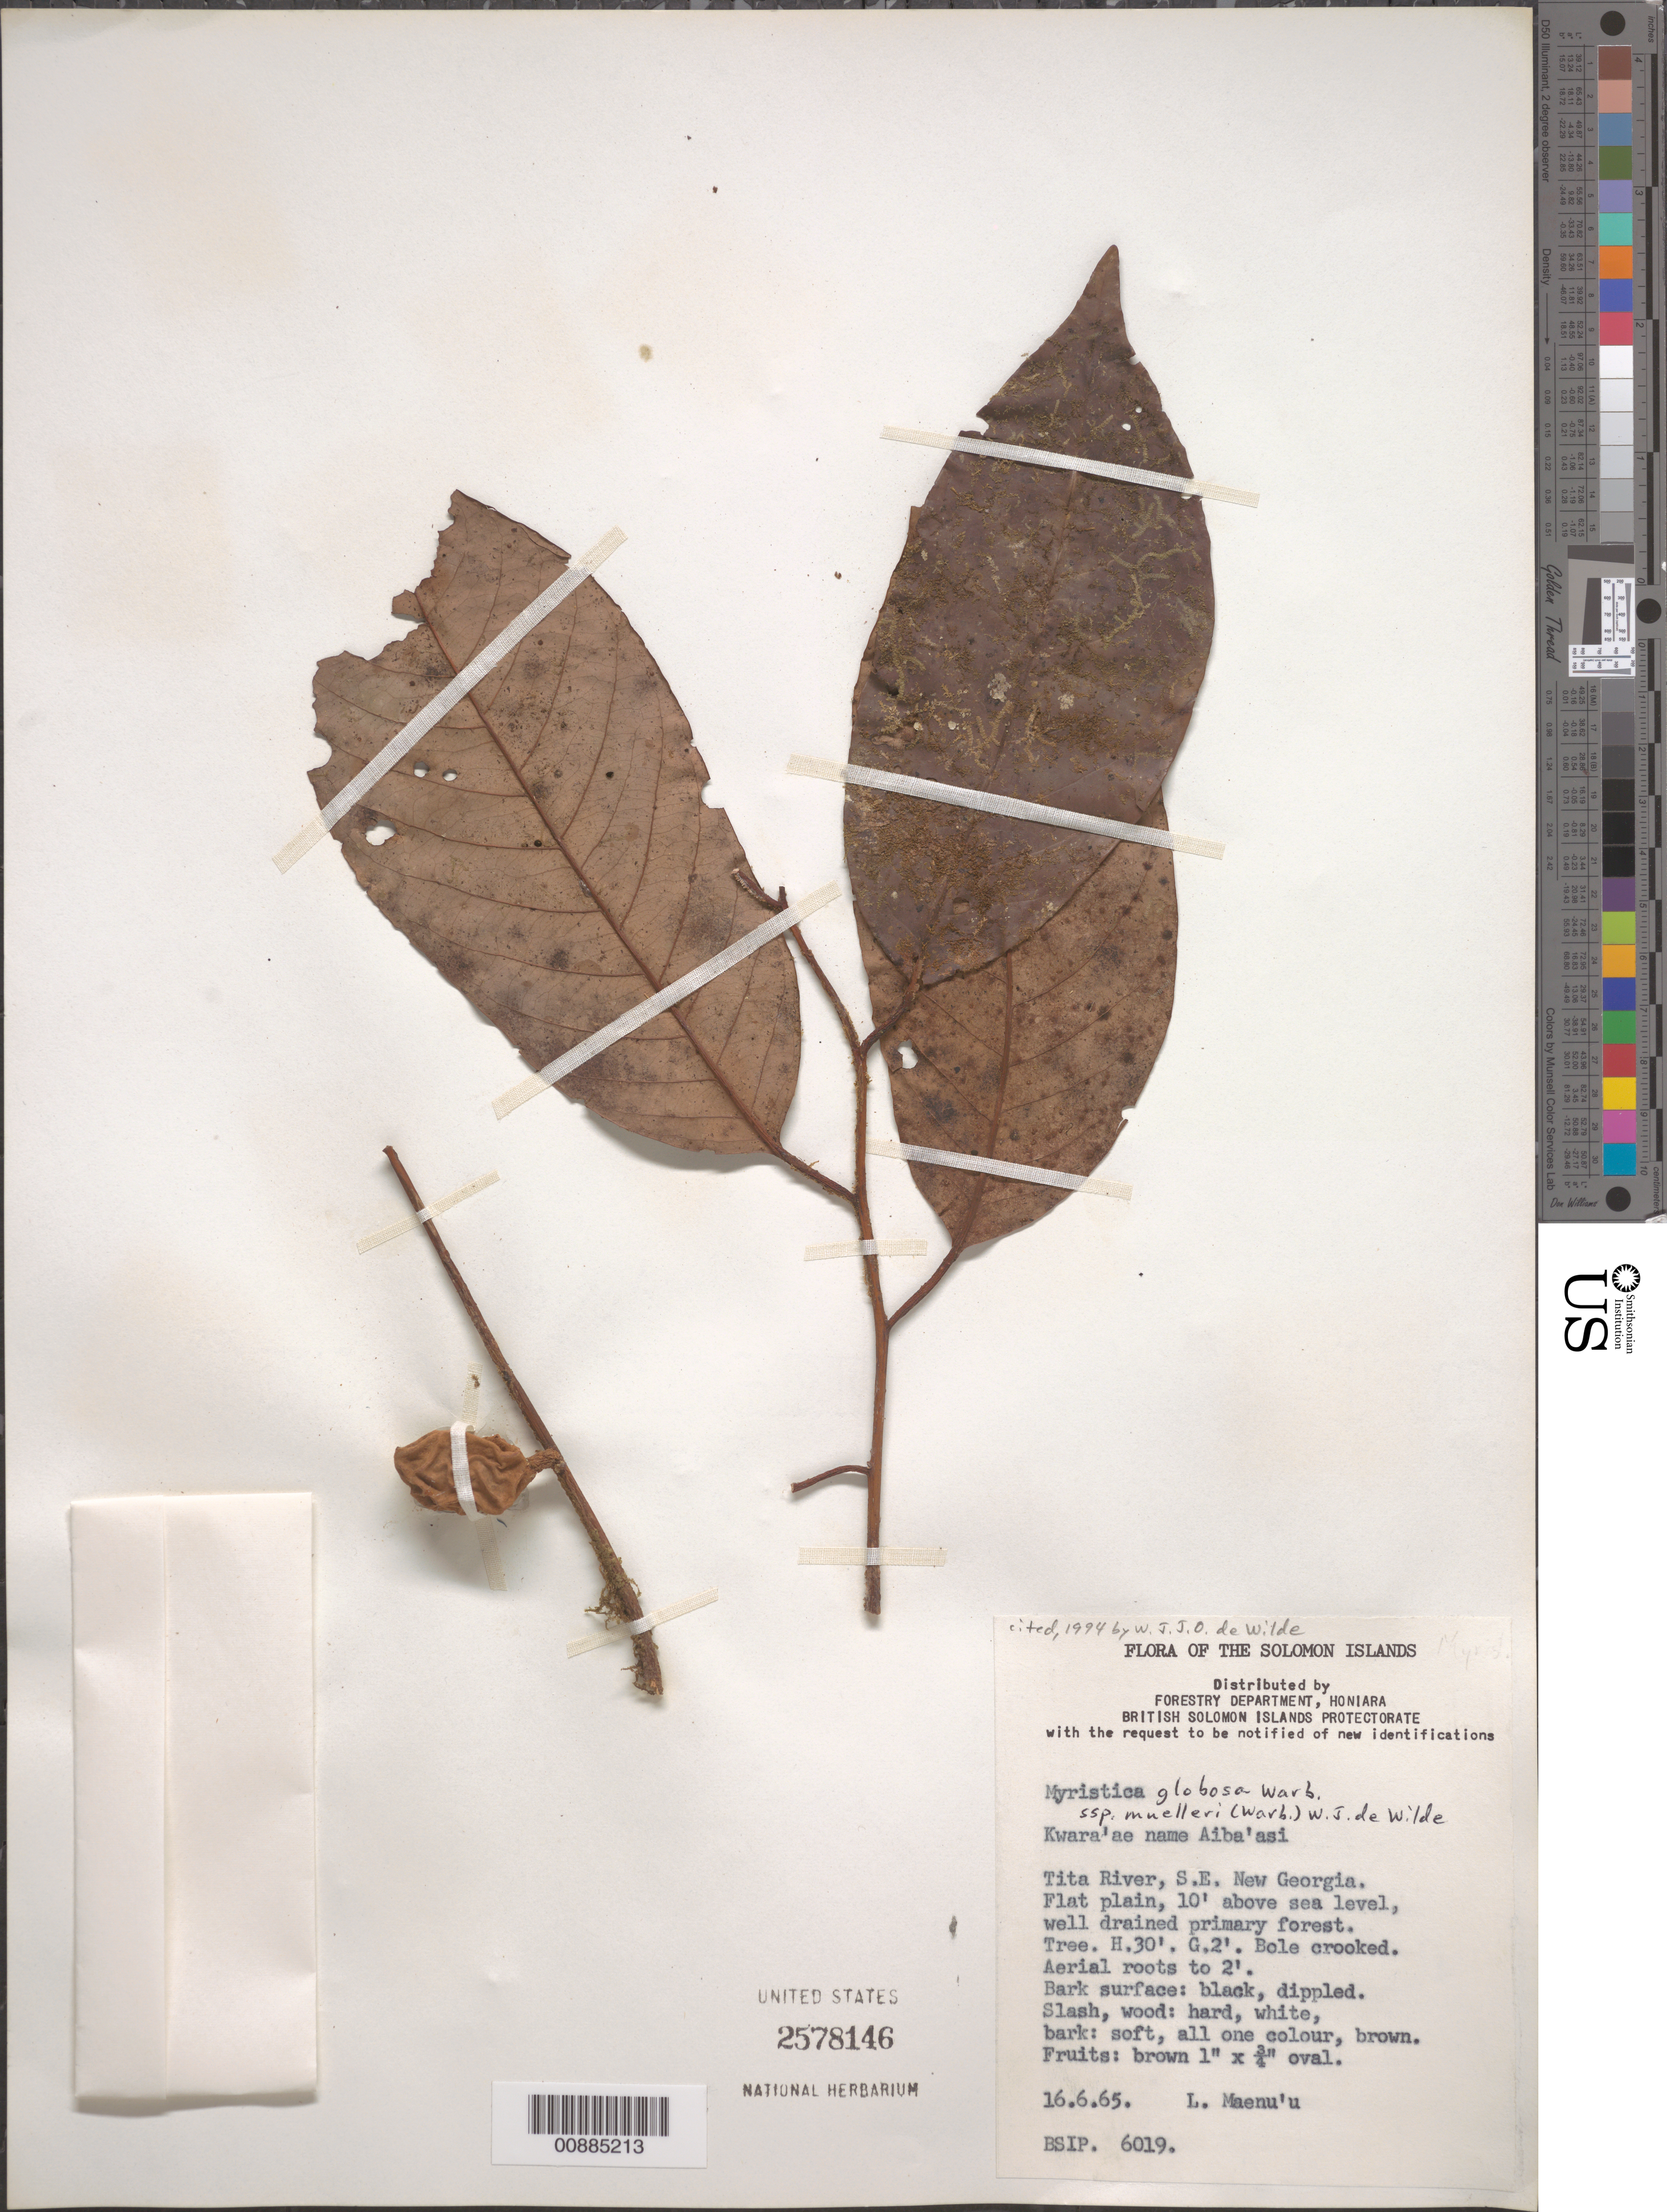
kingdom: Plantae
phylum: Tracheophyta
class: Magnoliopsida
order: Magnoliales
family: Myristicaceae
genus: Myristica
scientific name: Myristica globosa subsp. muelleri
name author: (Warb.) W.J. de Wilde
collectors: L. Maenu'u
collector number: BSIP 6019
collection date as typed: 16 Jun 1965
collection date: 1965-06-16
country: Solomon Islands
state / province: Western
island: New Georgia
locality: Tita River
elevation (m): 3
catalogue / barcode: US 2578146